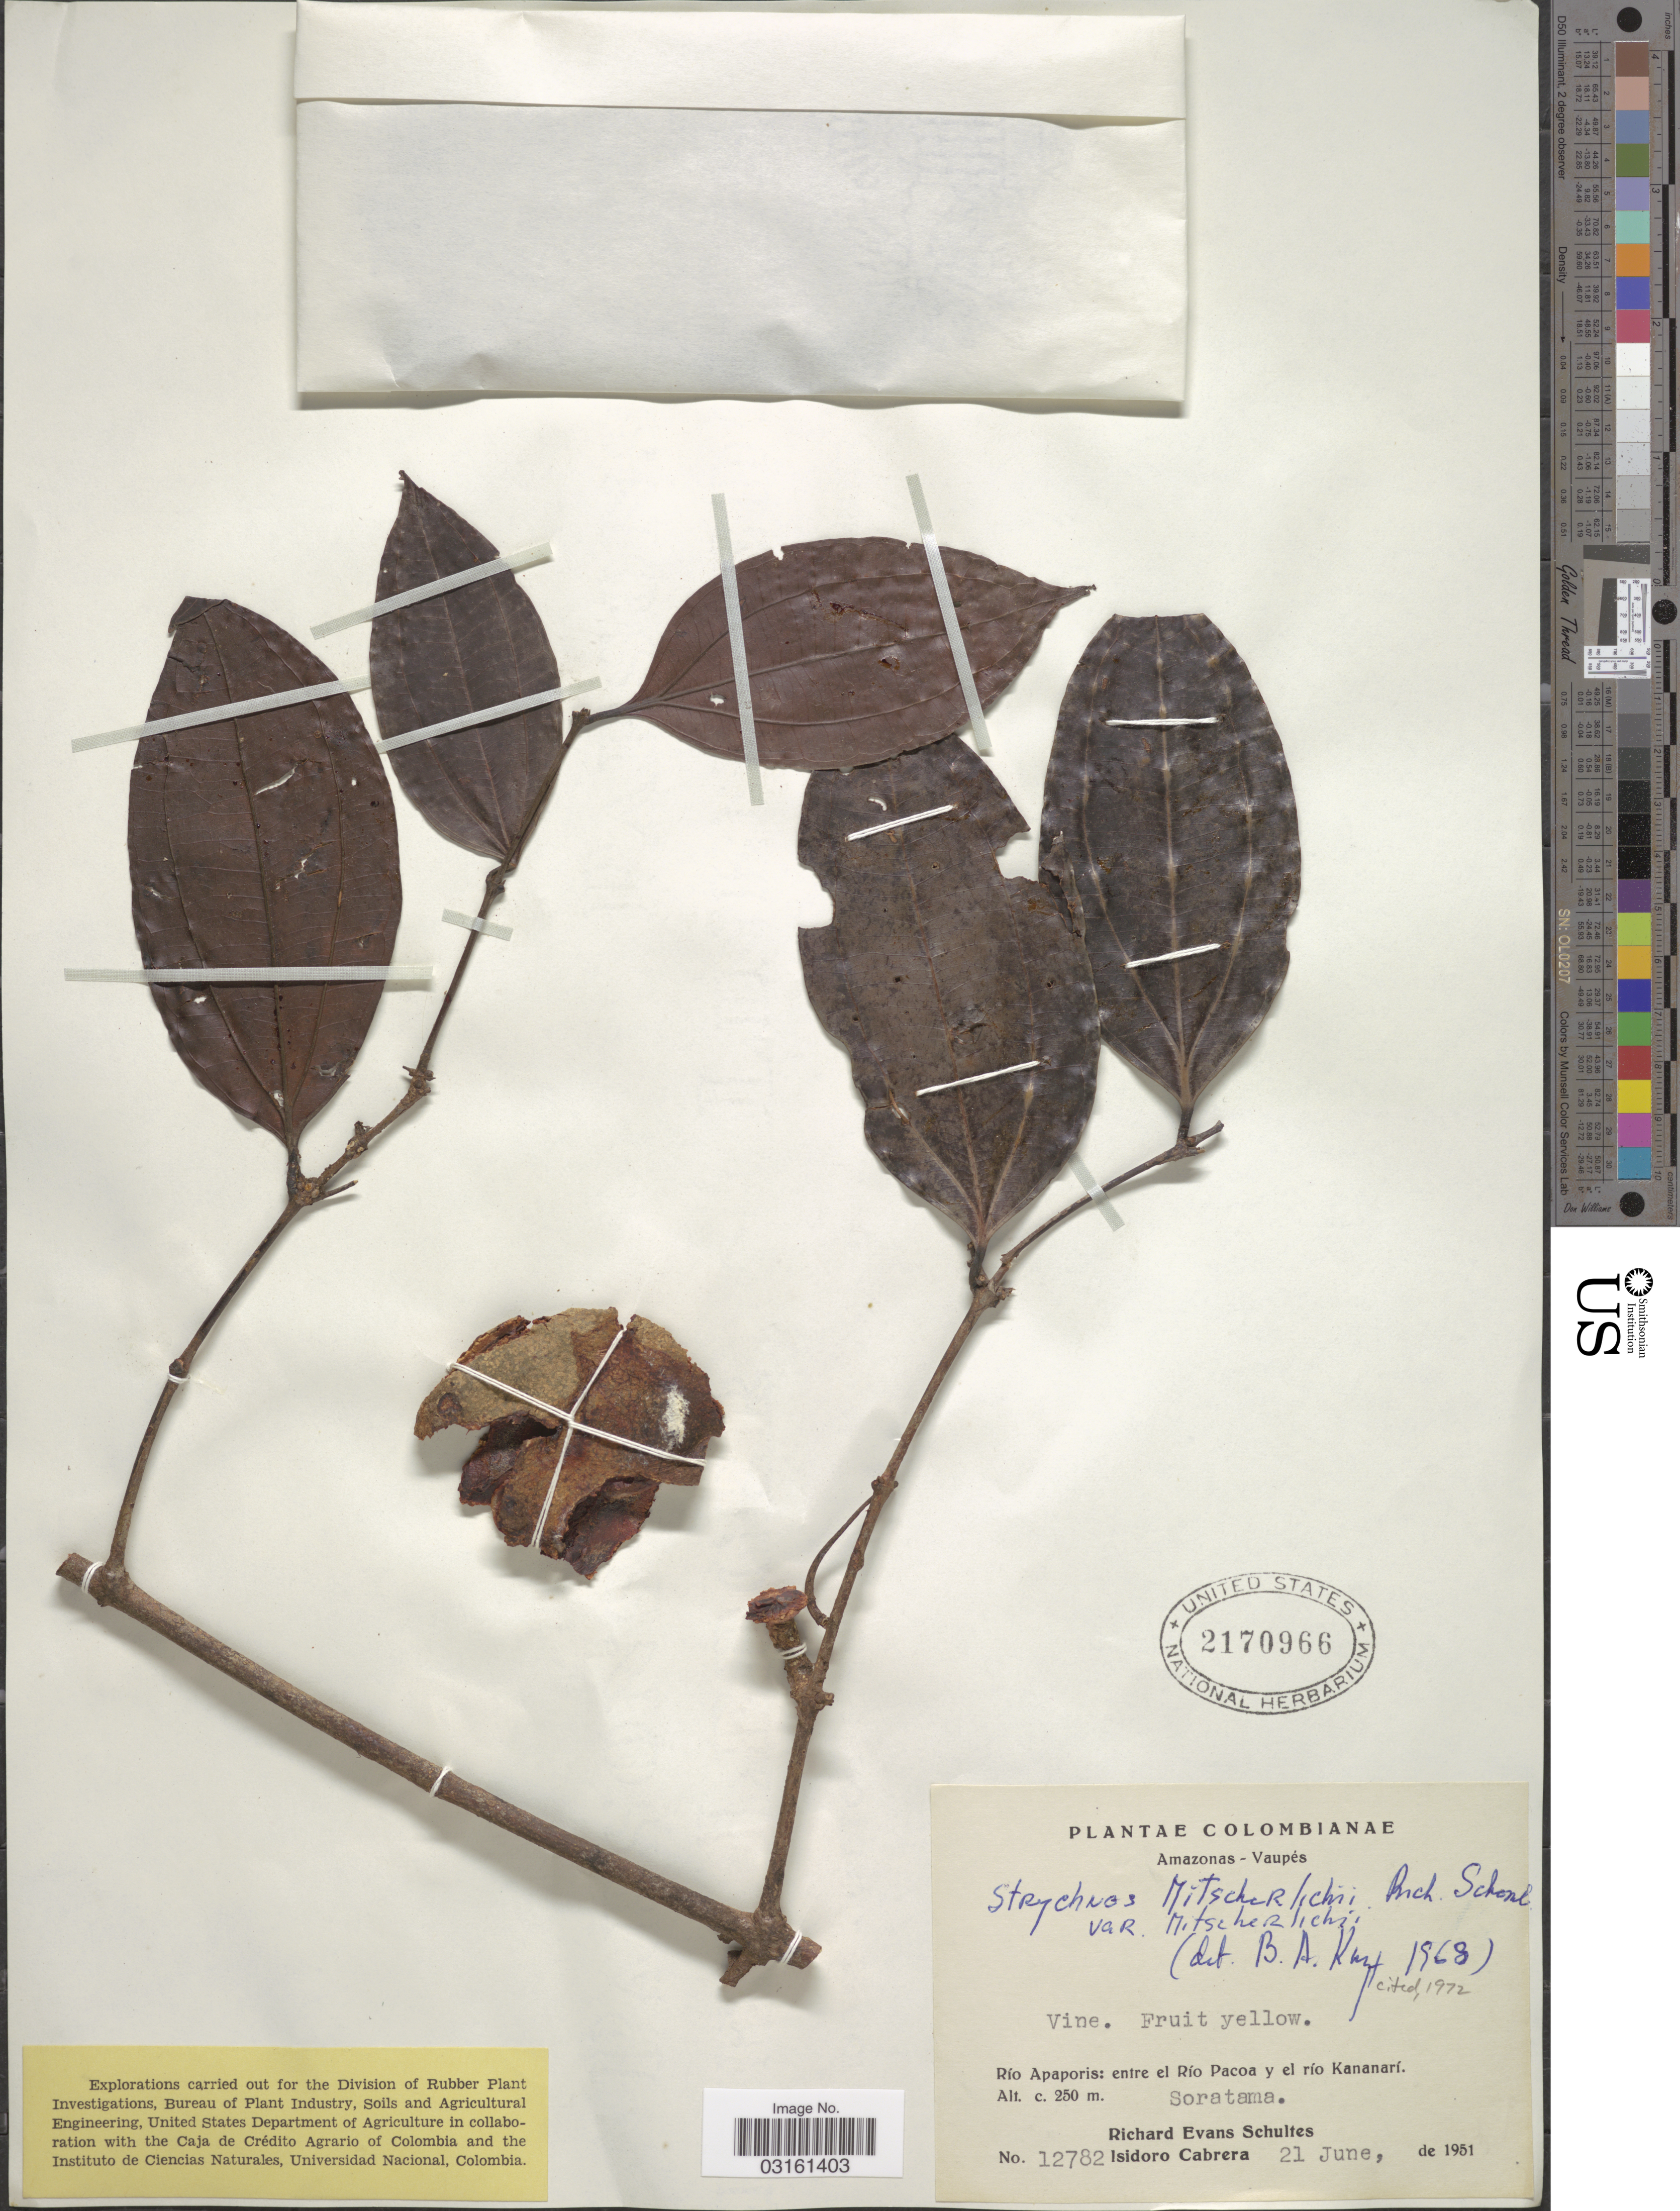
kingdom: Plantae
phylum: Tracheophyta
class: Magnoliopsida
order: Gentianales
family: Loganiaceae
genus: Strychnos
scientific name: Strychnos mitscherlichii var. mitscherlichii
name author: M.R. Schomb.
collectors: R. E. Schultes & I. Cabrera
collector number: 12782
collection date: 1951-06-21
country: Colombia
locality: Amazonas - Vaupés, Río Apaporis: entre el Río Pacoa y el río Kananarí, Soratama.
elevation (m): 250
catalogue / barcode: US 2170966